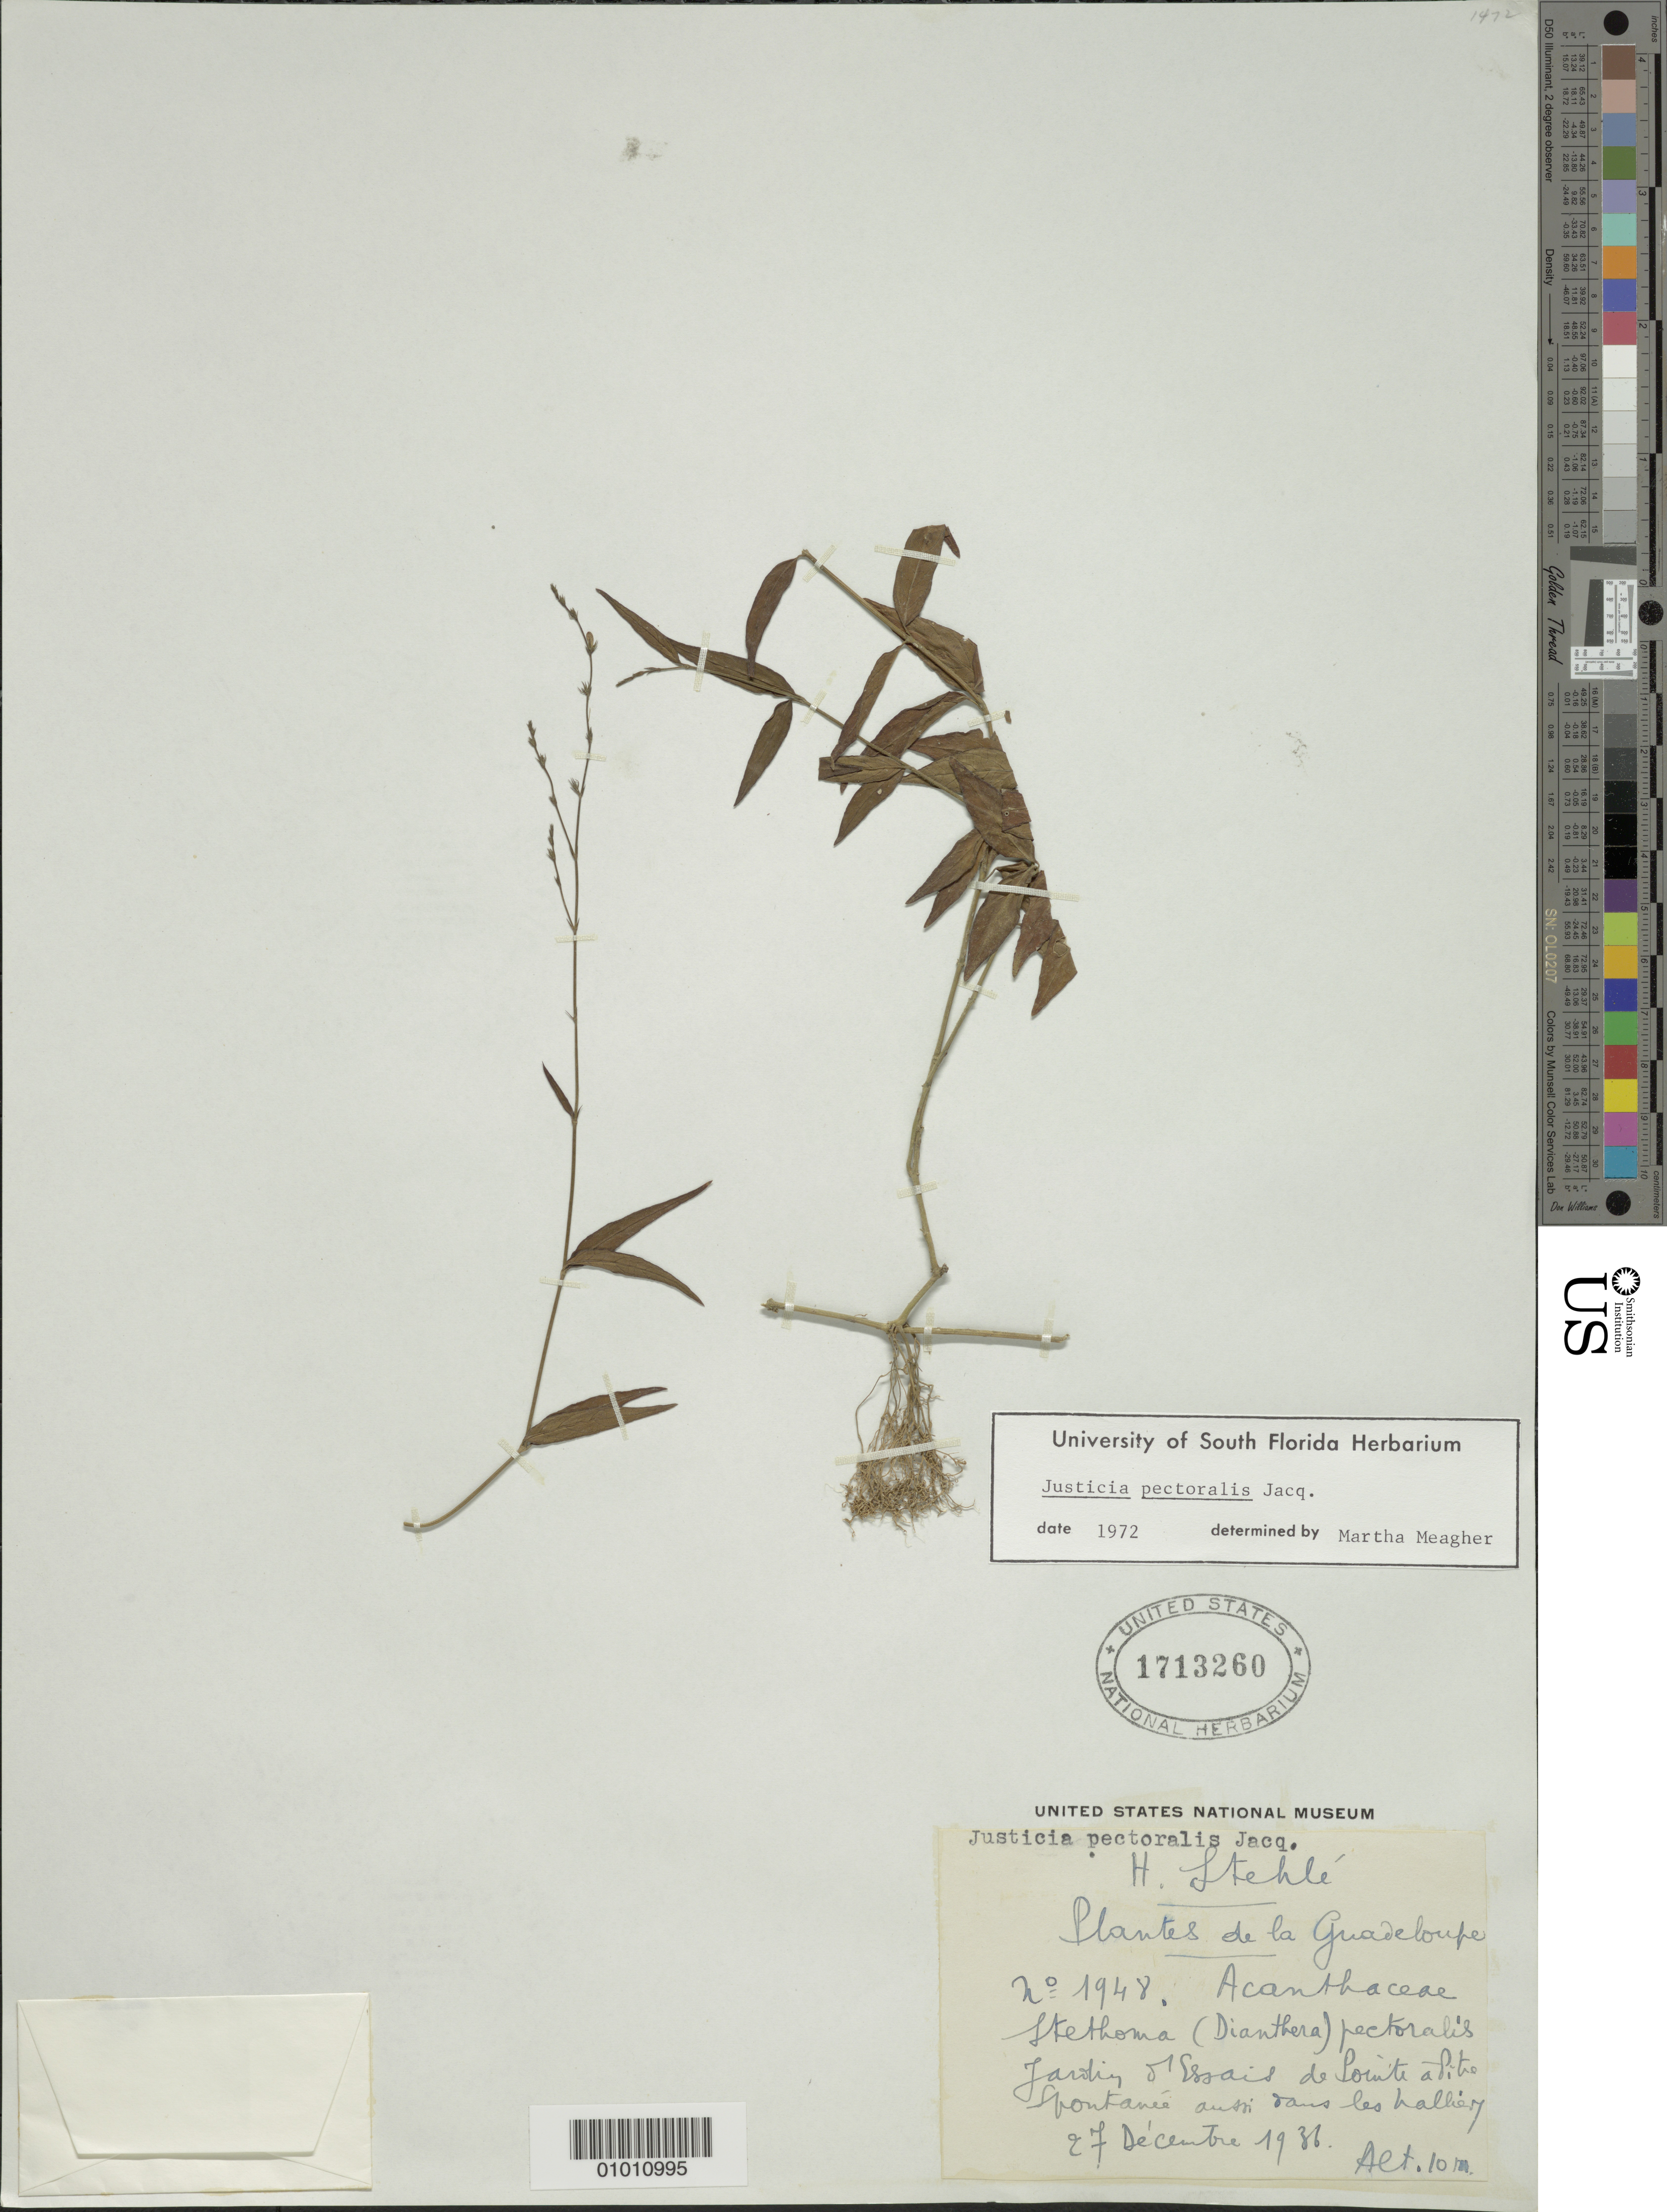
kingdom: Plantae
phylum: Tracheophyta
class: Magnoliopsida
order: Lamiales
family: Acanthaceae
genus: Justicia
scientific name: Justicia pectoralis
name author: Jacq.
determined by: Meagher, M.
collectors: H. Stehlé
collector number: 1948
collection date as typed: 27 Dec 1936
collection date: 1936-12-27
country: Guadeloupe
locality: Jardin d'Essais de Pointe à Pitre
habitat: Spontanée assi dans les halliery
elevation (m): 10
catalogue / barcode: US 1713260